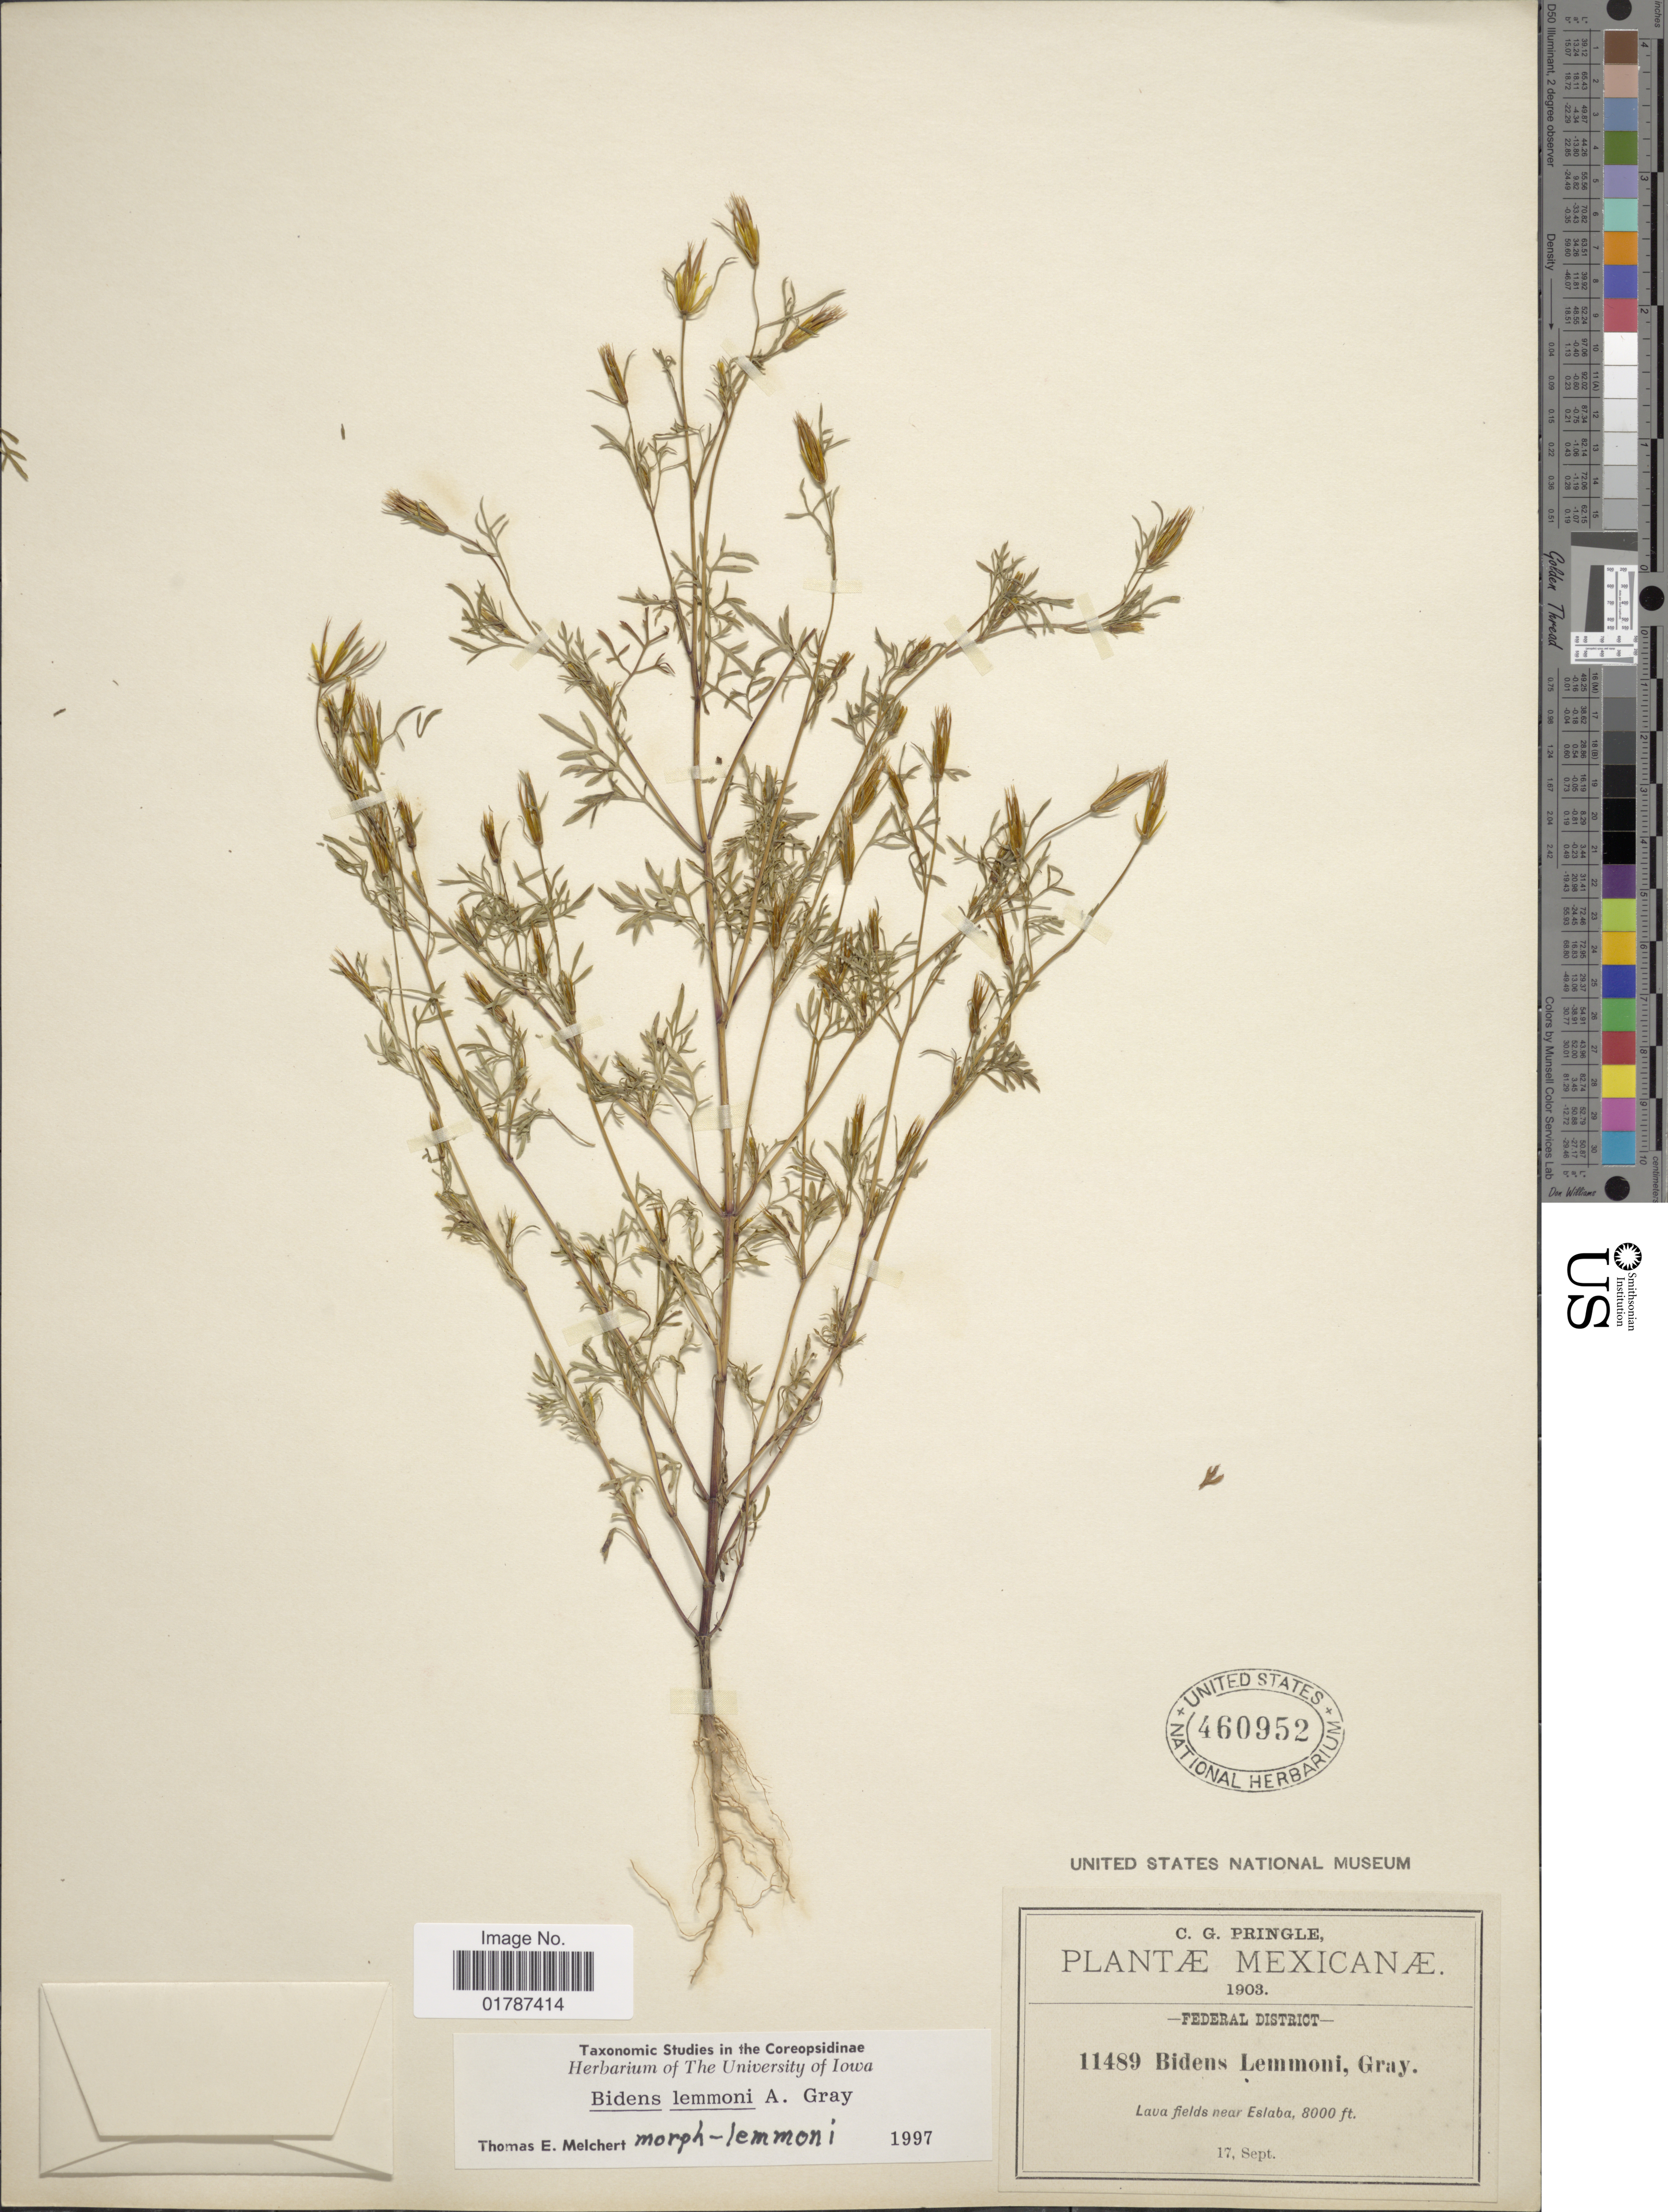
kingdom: Plantae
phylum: Tracheophyta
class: Magnoliopsida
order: Asterales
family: Asteraceae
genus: Bidens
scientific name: Bidens lemmonii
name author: A. Gray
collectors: C. G. Pringle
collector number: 11489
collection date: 1903-09-17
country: Mexico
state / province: Distrito Federal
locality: Federal District, lava fields near Eslaba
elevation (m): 2438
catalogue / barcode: US 460952